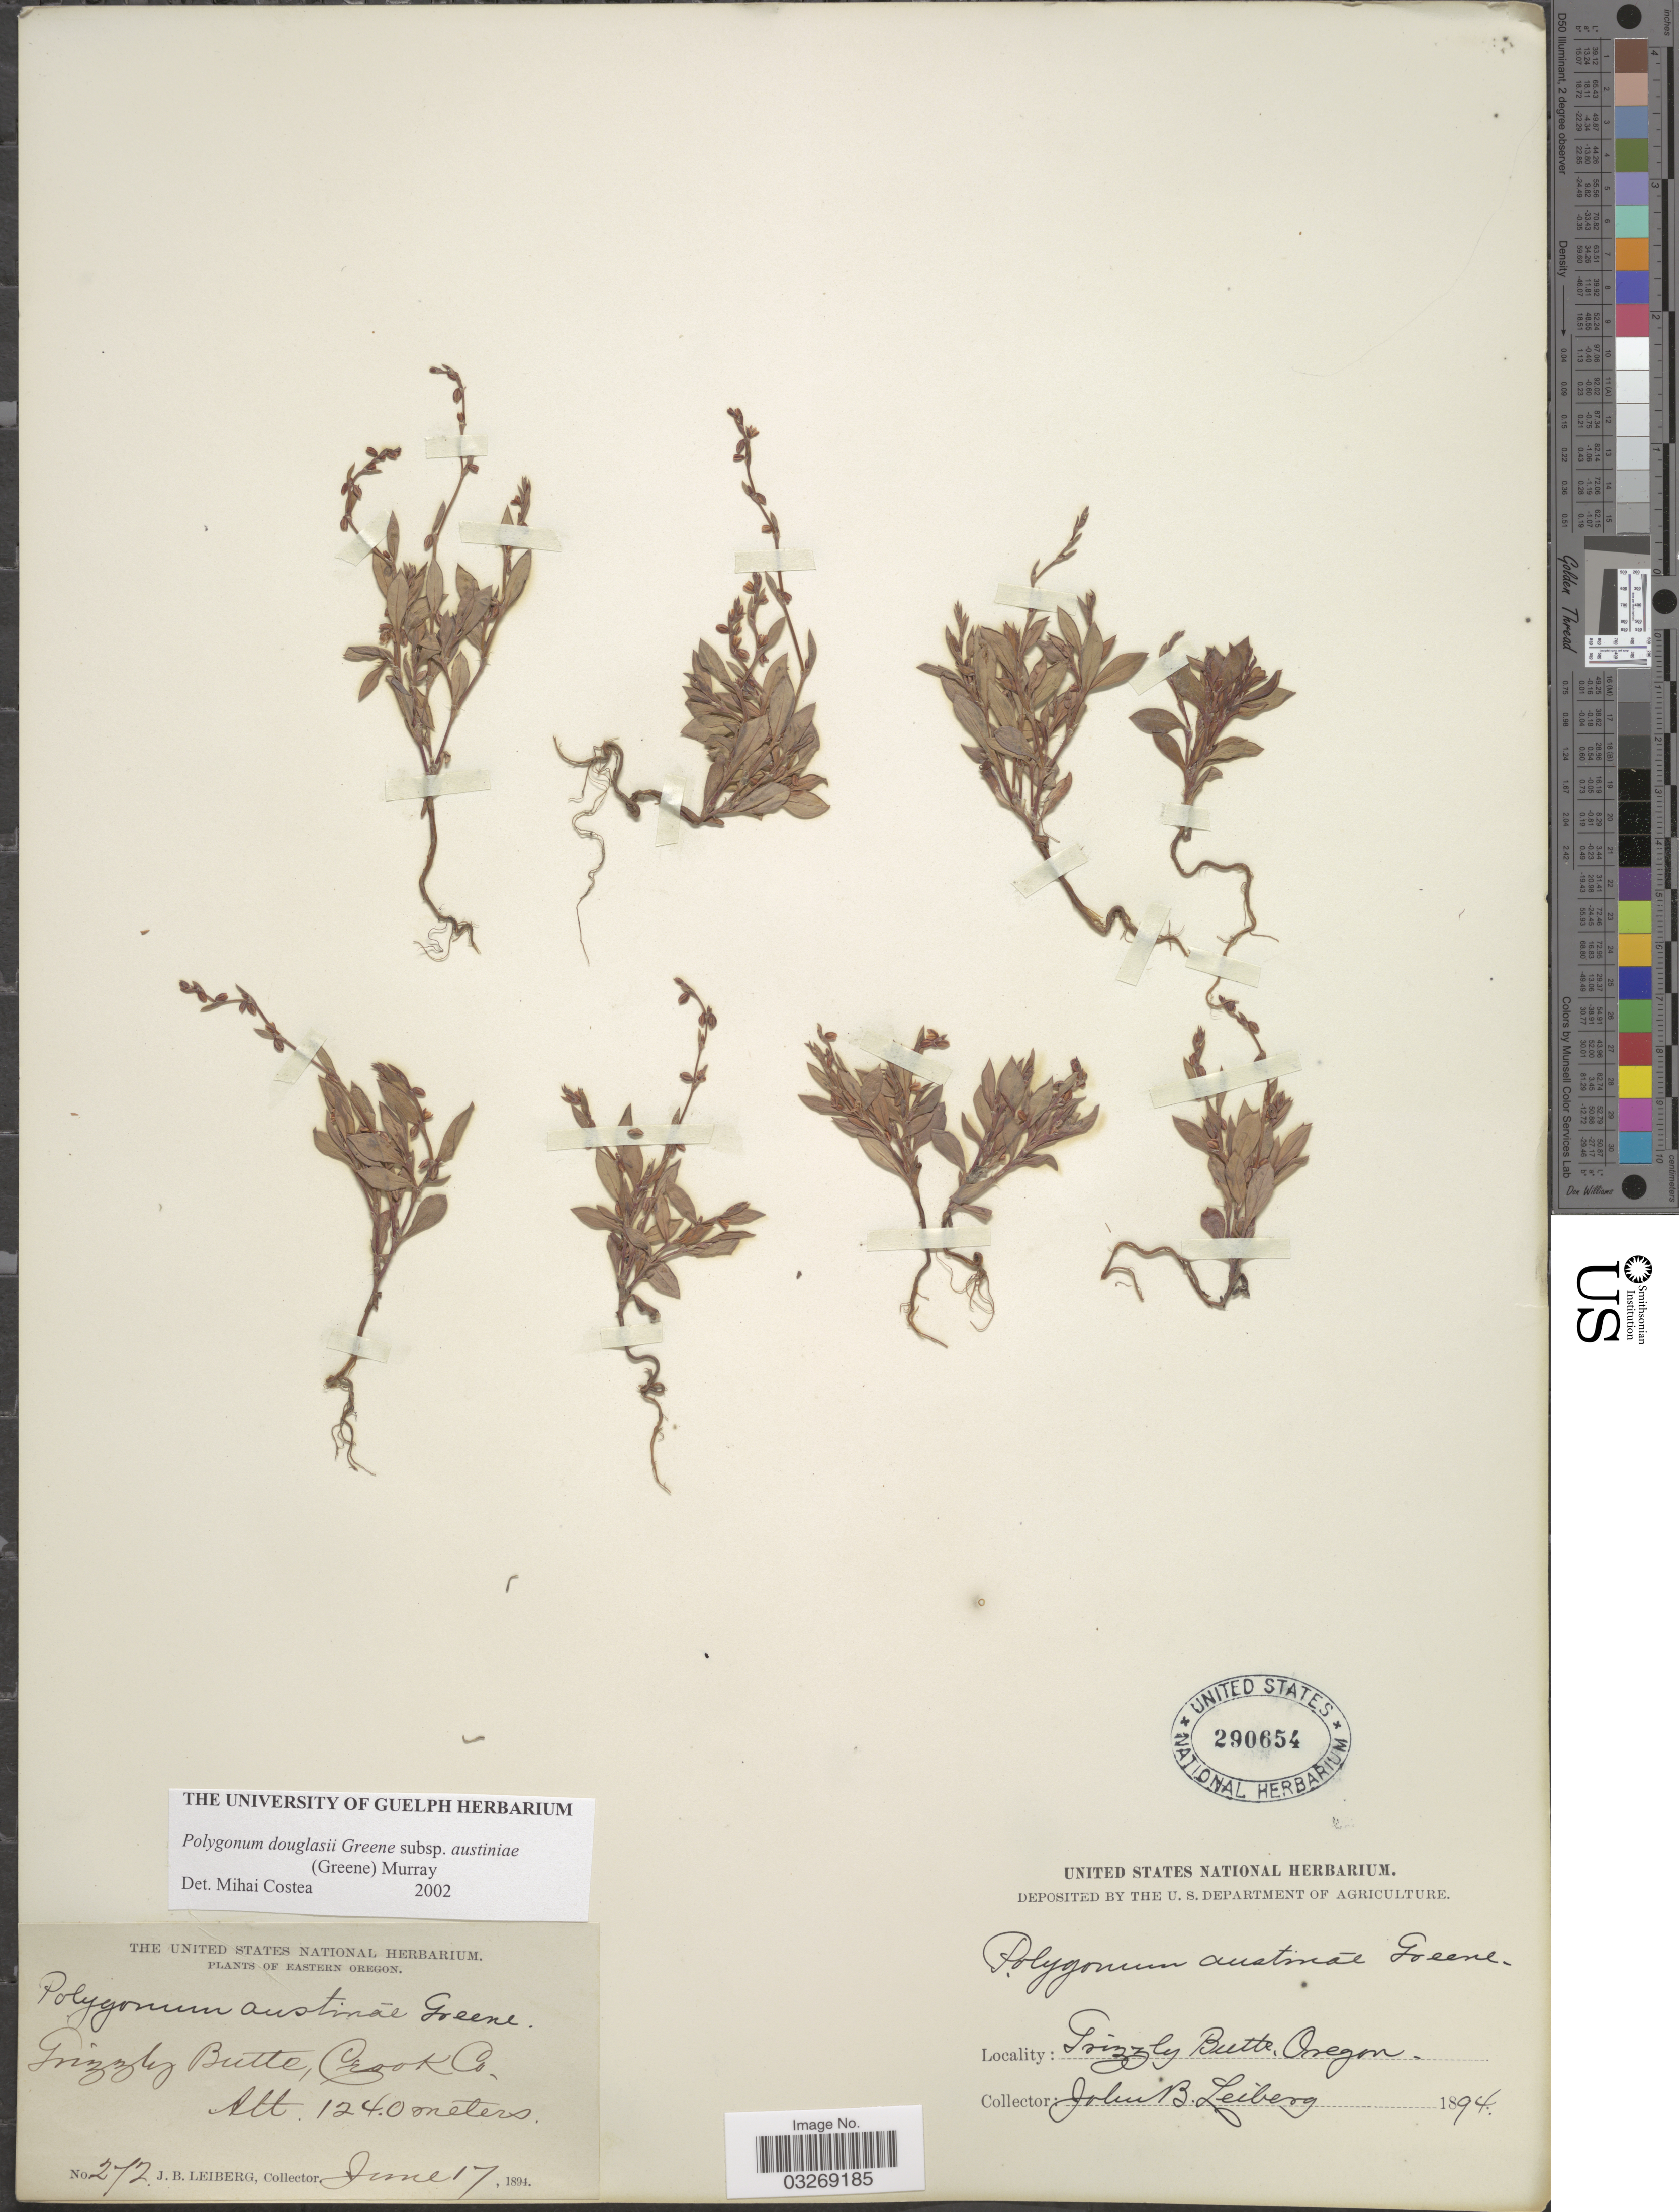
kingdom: Plantae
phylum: Tracheophyta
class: Magnoliopsida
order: Caryophyllales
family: Polygonaceae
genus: Polygonum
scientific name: Polygonum douglasii subsp. austiniae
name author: (S.W. Greene) A.E. Murray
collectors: J. B. Leiberg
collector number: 272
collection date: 1894-06-17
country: United States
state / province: Oregon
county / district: Crook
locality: Eastern Oregon. Grizzly Butte, Crook Co.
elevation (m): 1240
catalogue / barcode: US 290654